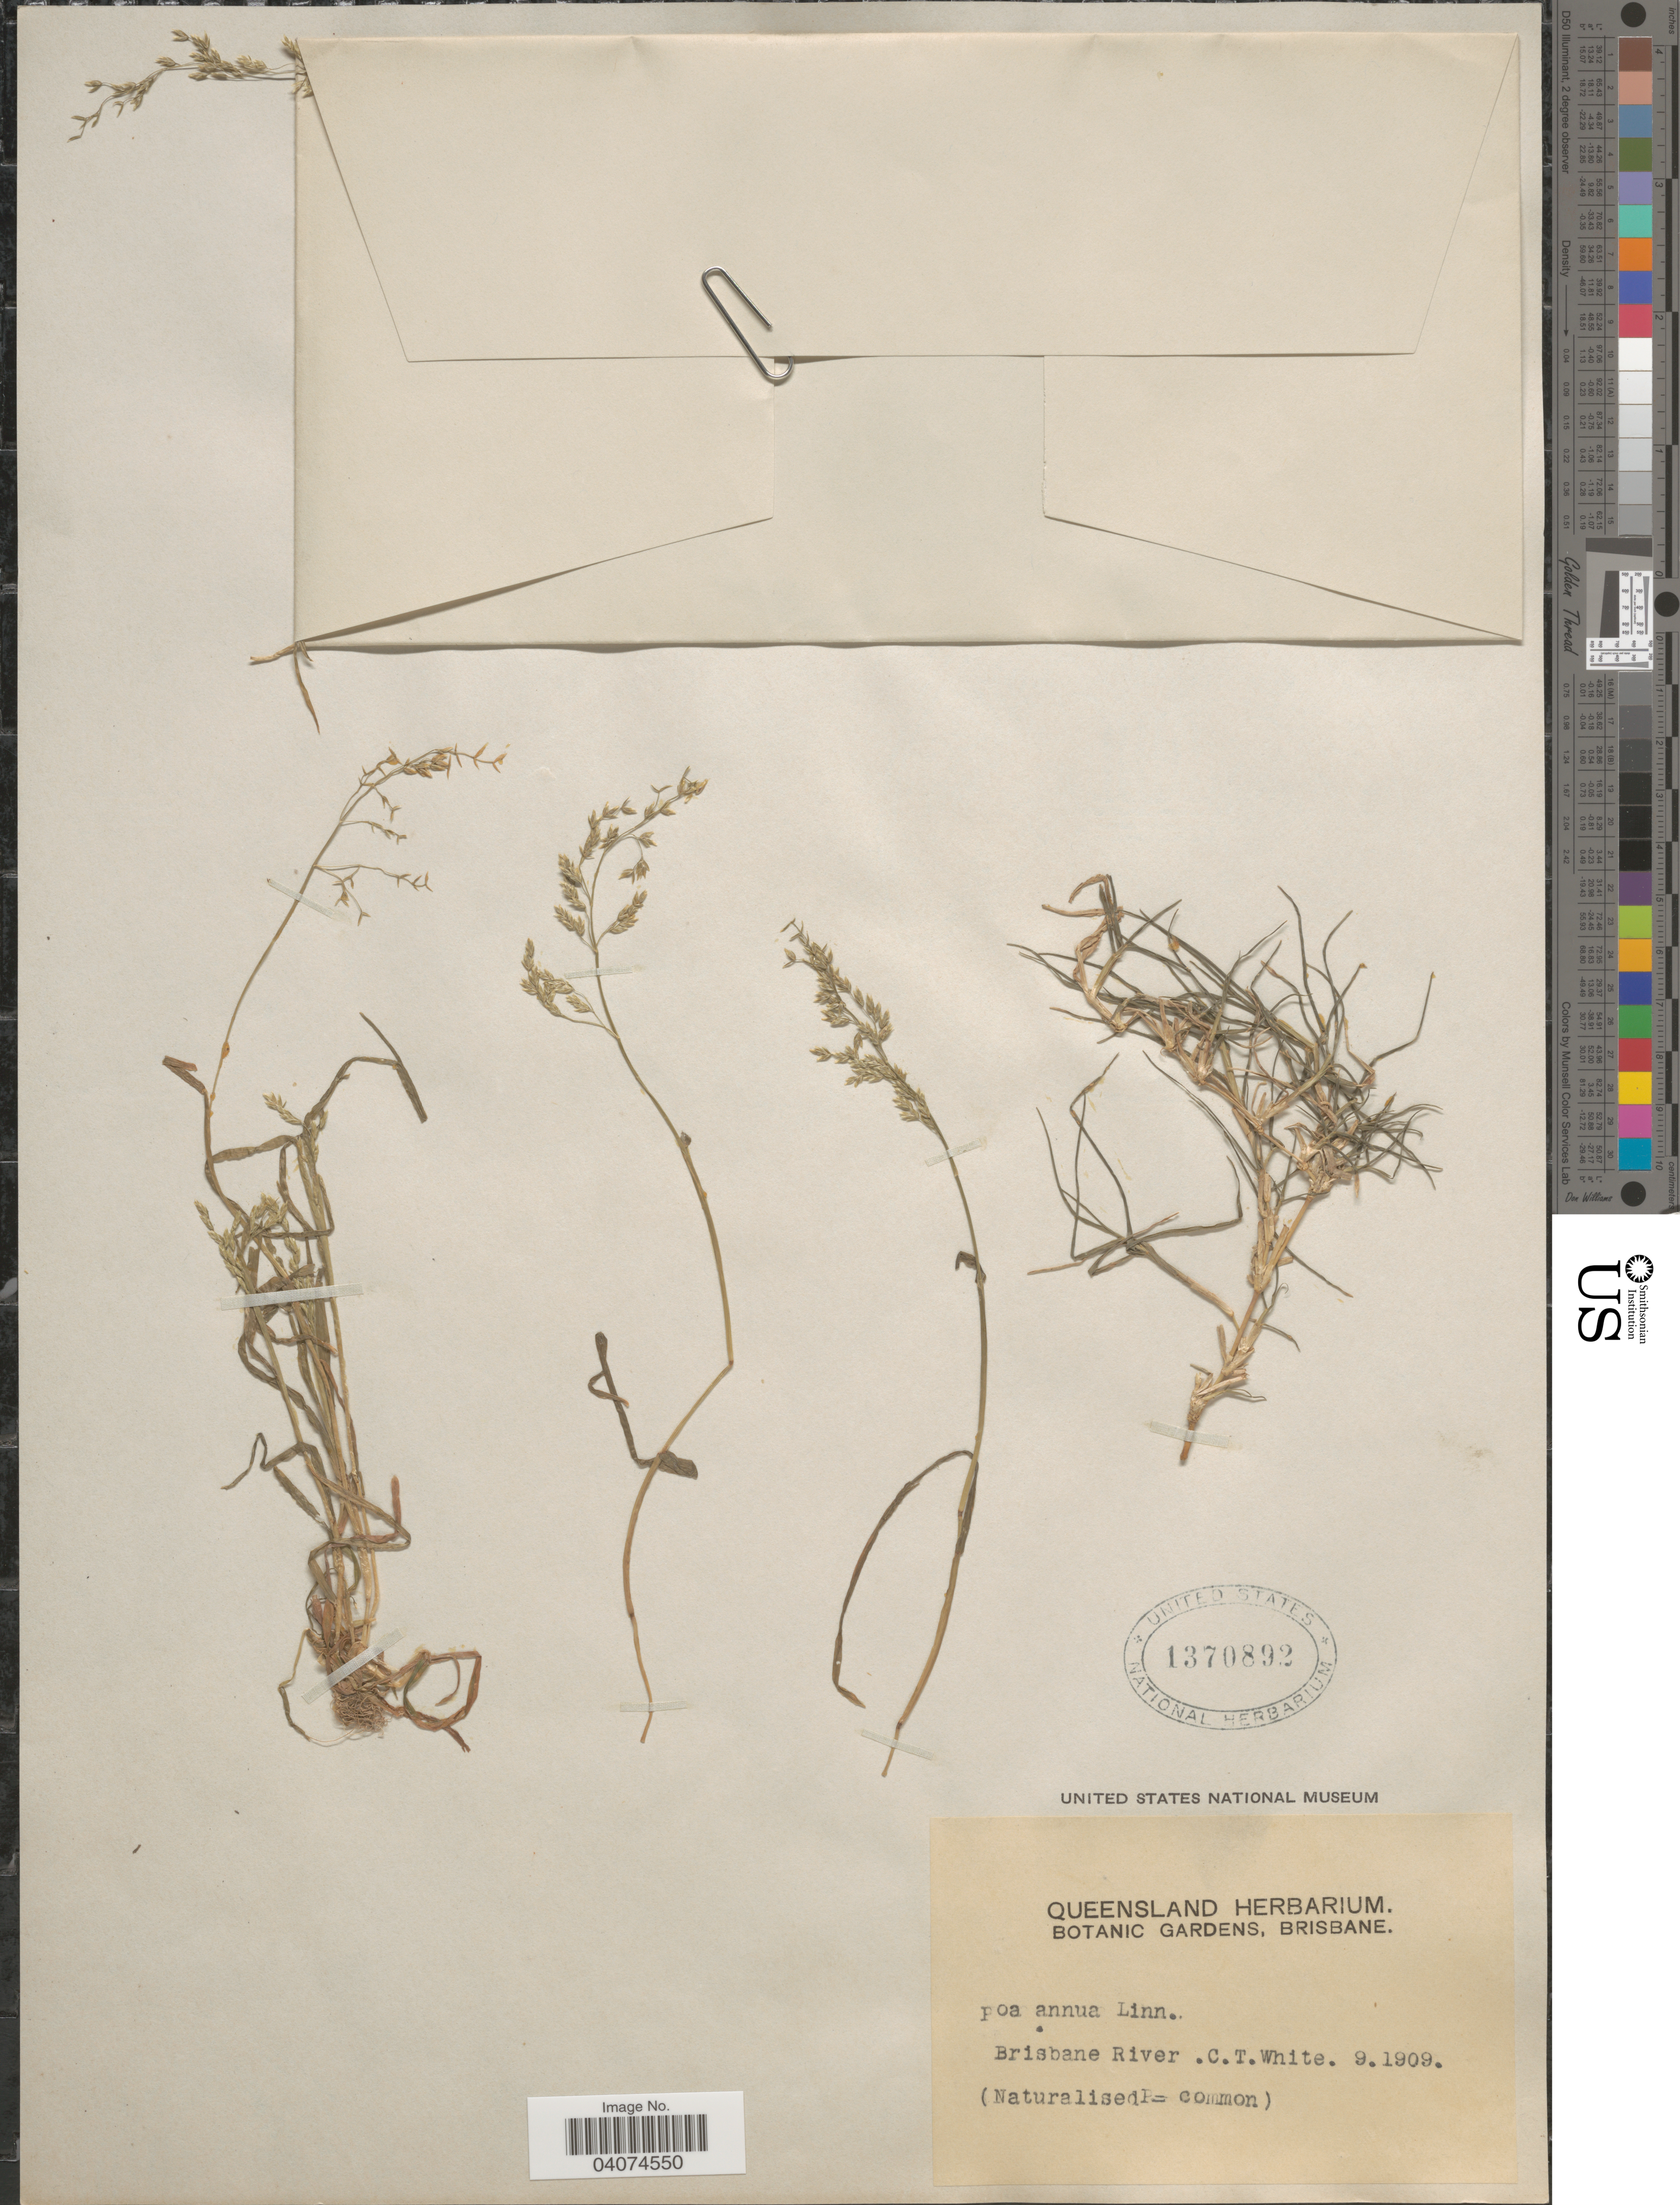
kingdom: Plantae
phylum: Tracheophyta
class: Liliopsida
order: Poales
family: Poaceae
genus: Poa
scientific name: Poa annua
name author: L.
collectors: C. T. White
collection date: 1909-09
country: Australia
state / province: Queensland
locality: Brisbane River.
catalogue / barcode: US 1370892